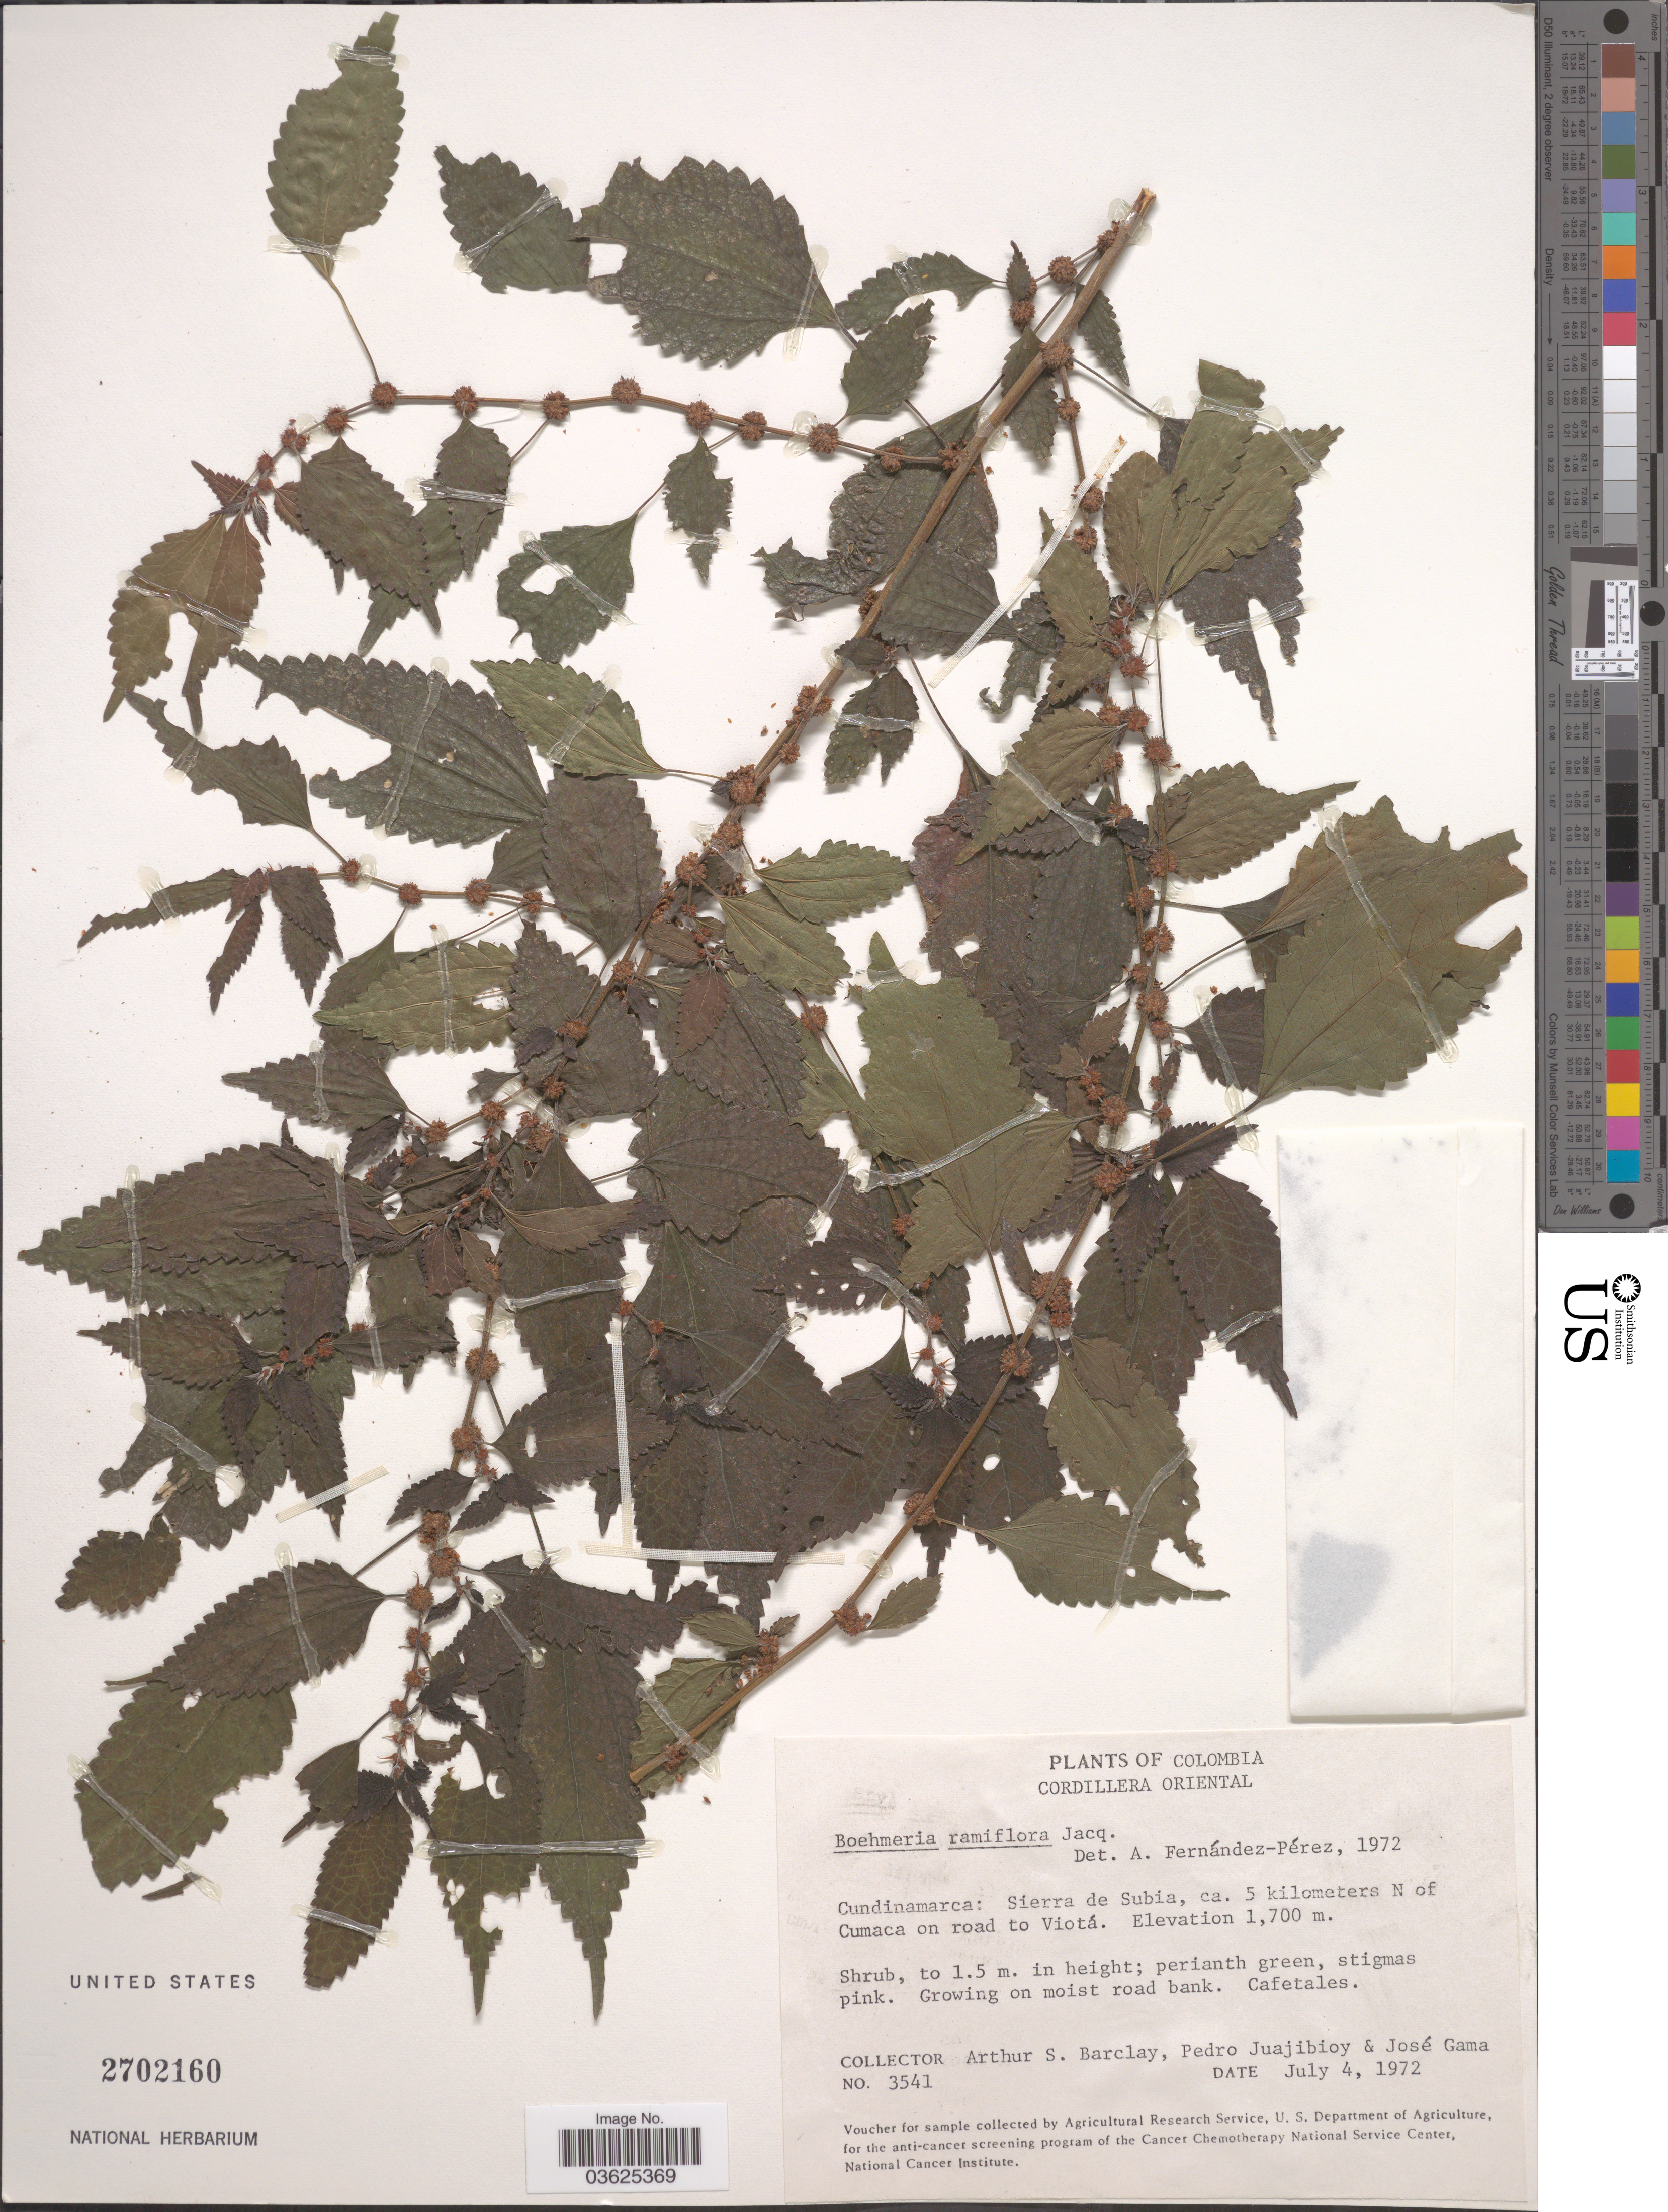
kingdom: Plantae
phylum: Tracheophyta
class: Magnoliopsida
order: Rosales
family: Urticaceae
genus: Boehmeria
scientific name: Boehmeria ramiflora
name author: Jacq.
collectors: A. S. Barclay, P. Juajibioy & J. Gama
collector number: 3541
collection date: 1972-07-04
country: Colombia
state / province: Cundinamarca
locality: Cordillera Oriental. Sierra de Subia, ca. 5 kilometers N of Cumaca on road to Viotá.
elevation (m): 1700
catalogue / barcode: US 2702160